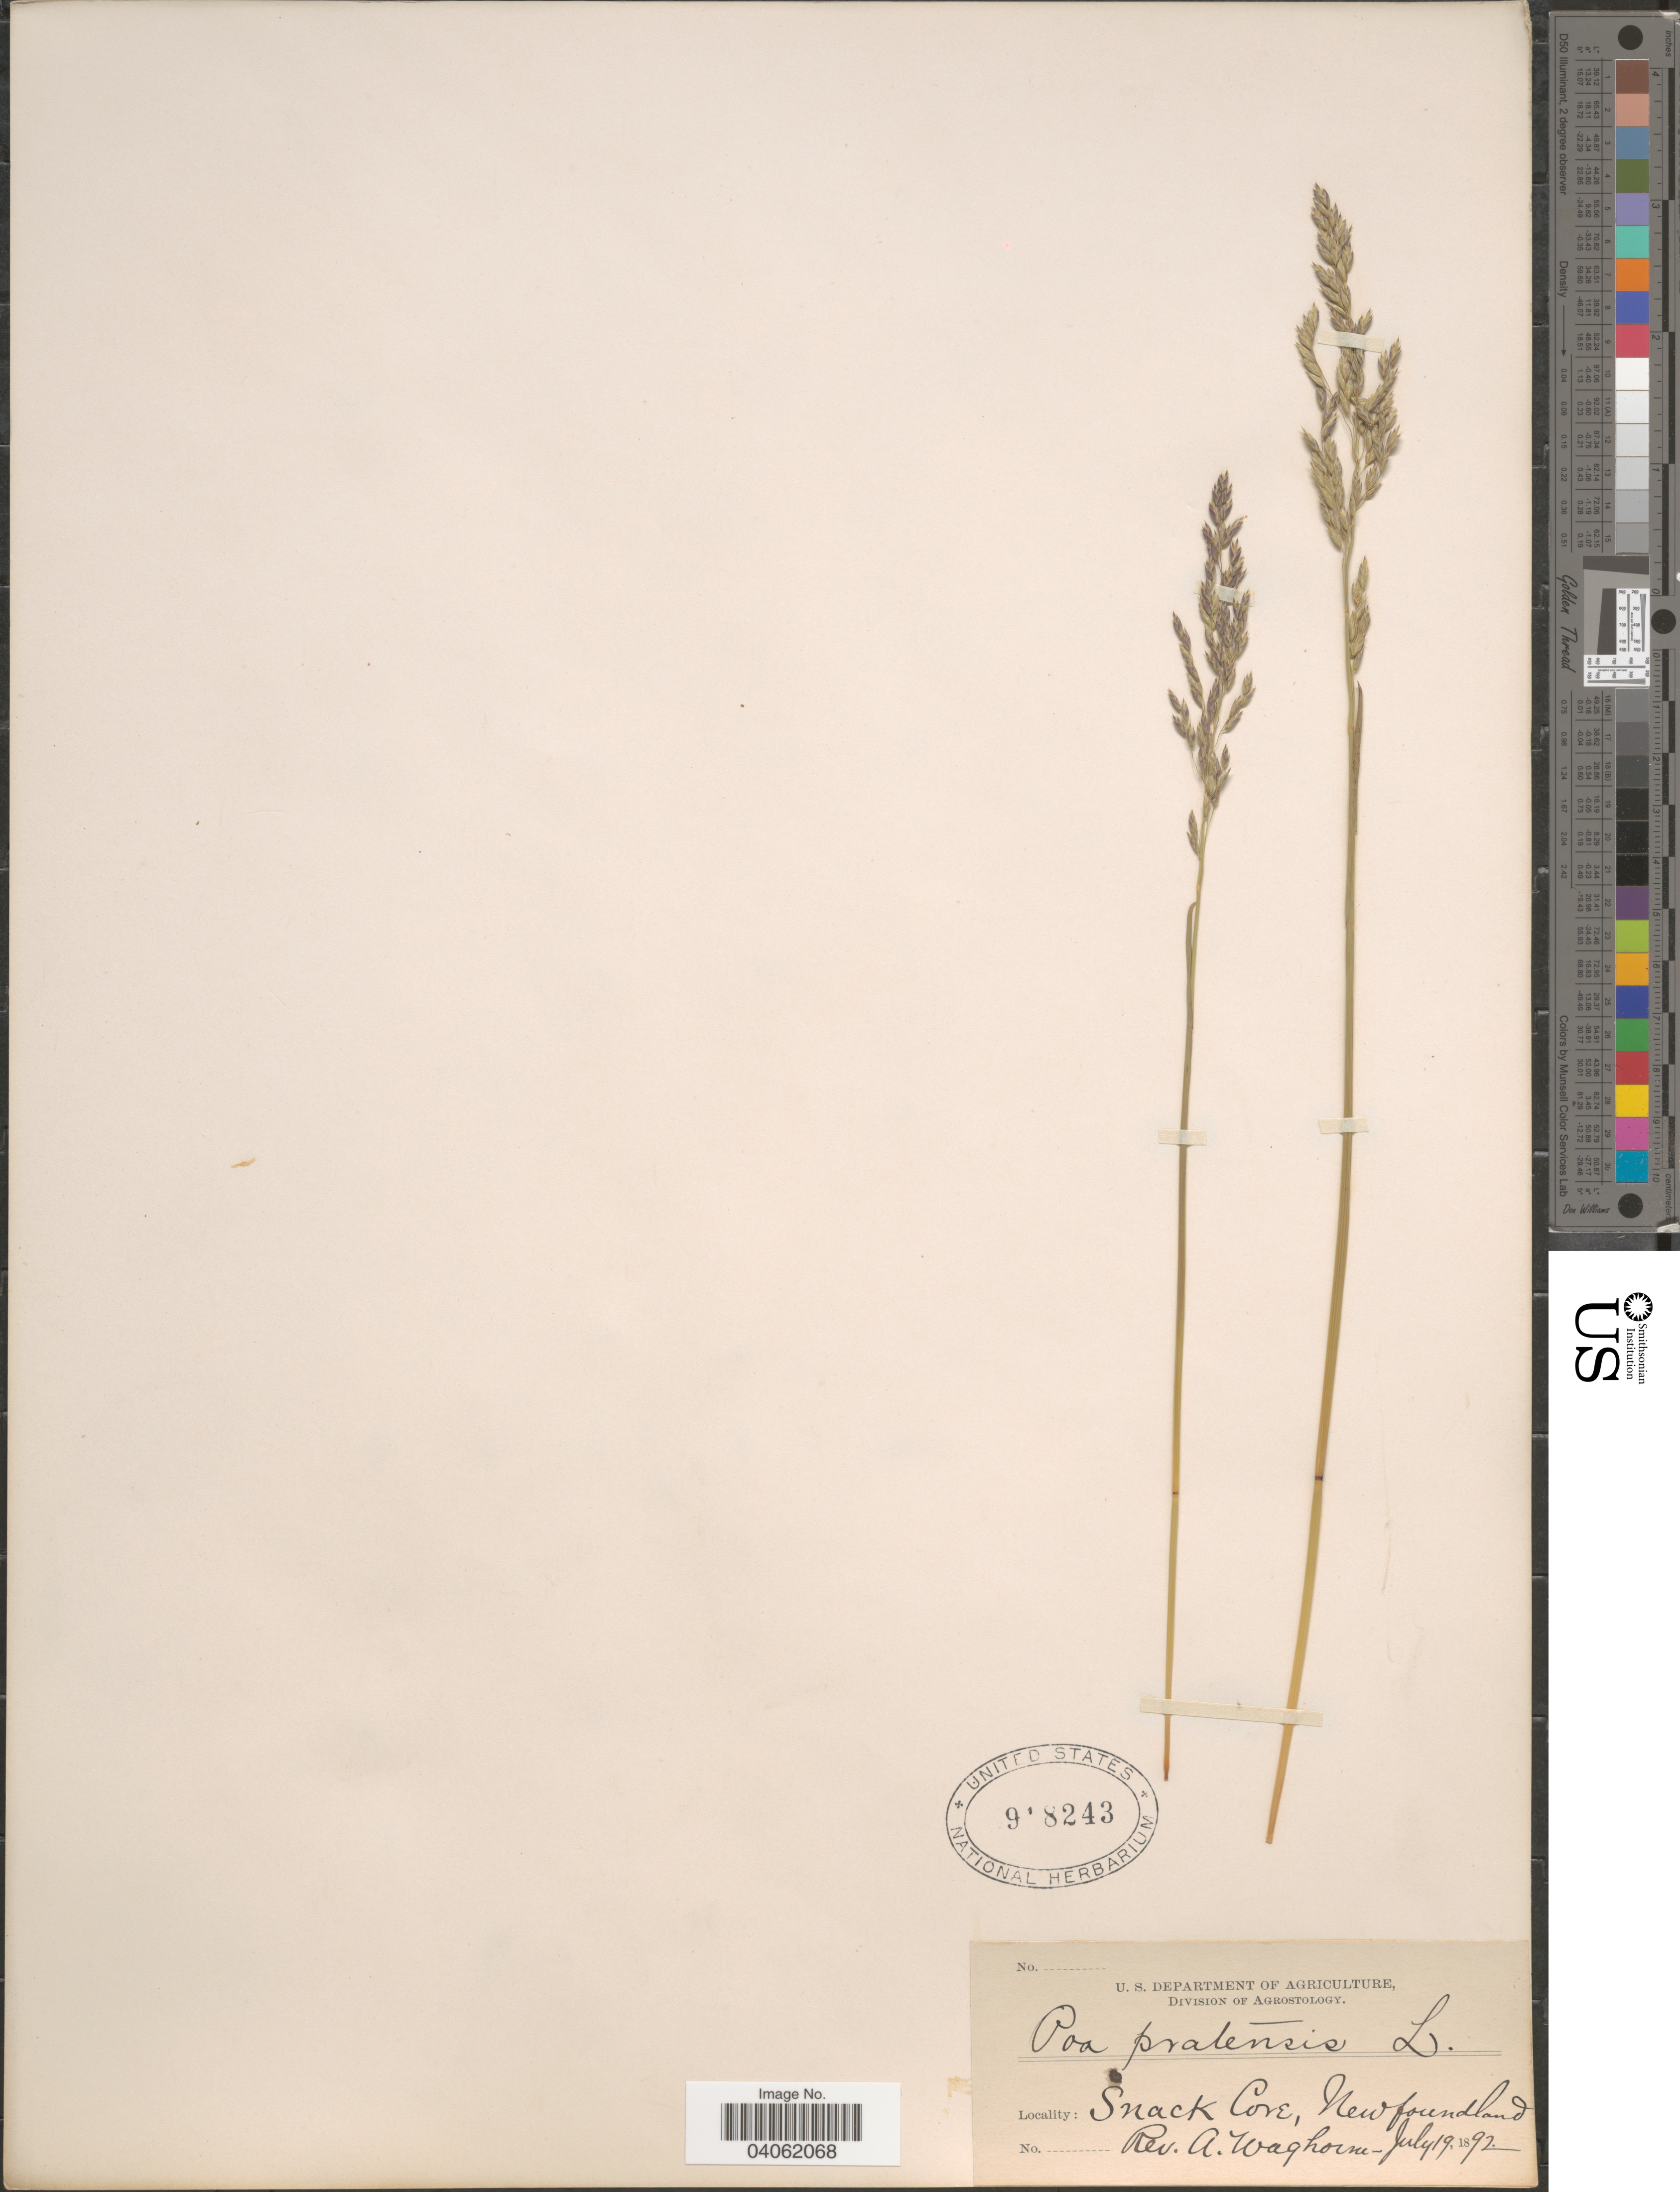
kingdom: Plantae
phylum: Tracheophyta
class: Liliopsida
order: Poales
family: Poaceae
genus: Poa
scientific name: Poa pratensis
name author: L.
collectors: A. Waghorne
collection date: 1892-07-19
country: Canada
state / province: Newfoundland and Labrador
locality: Snack Cove.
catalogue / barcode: US 918243